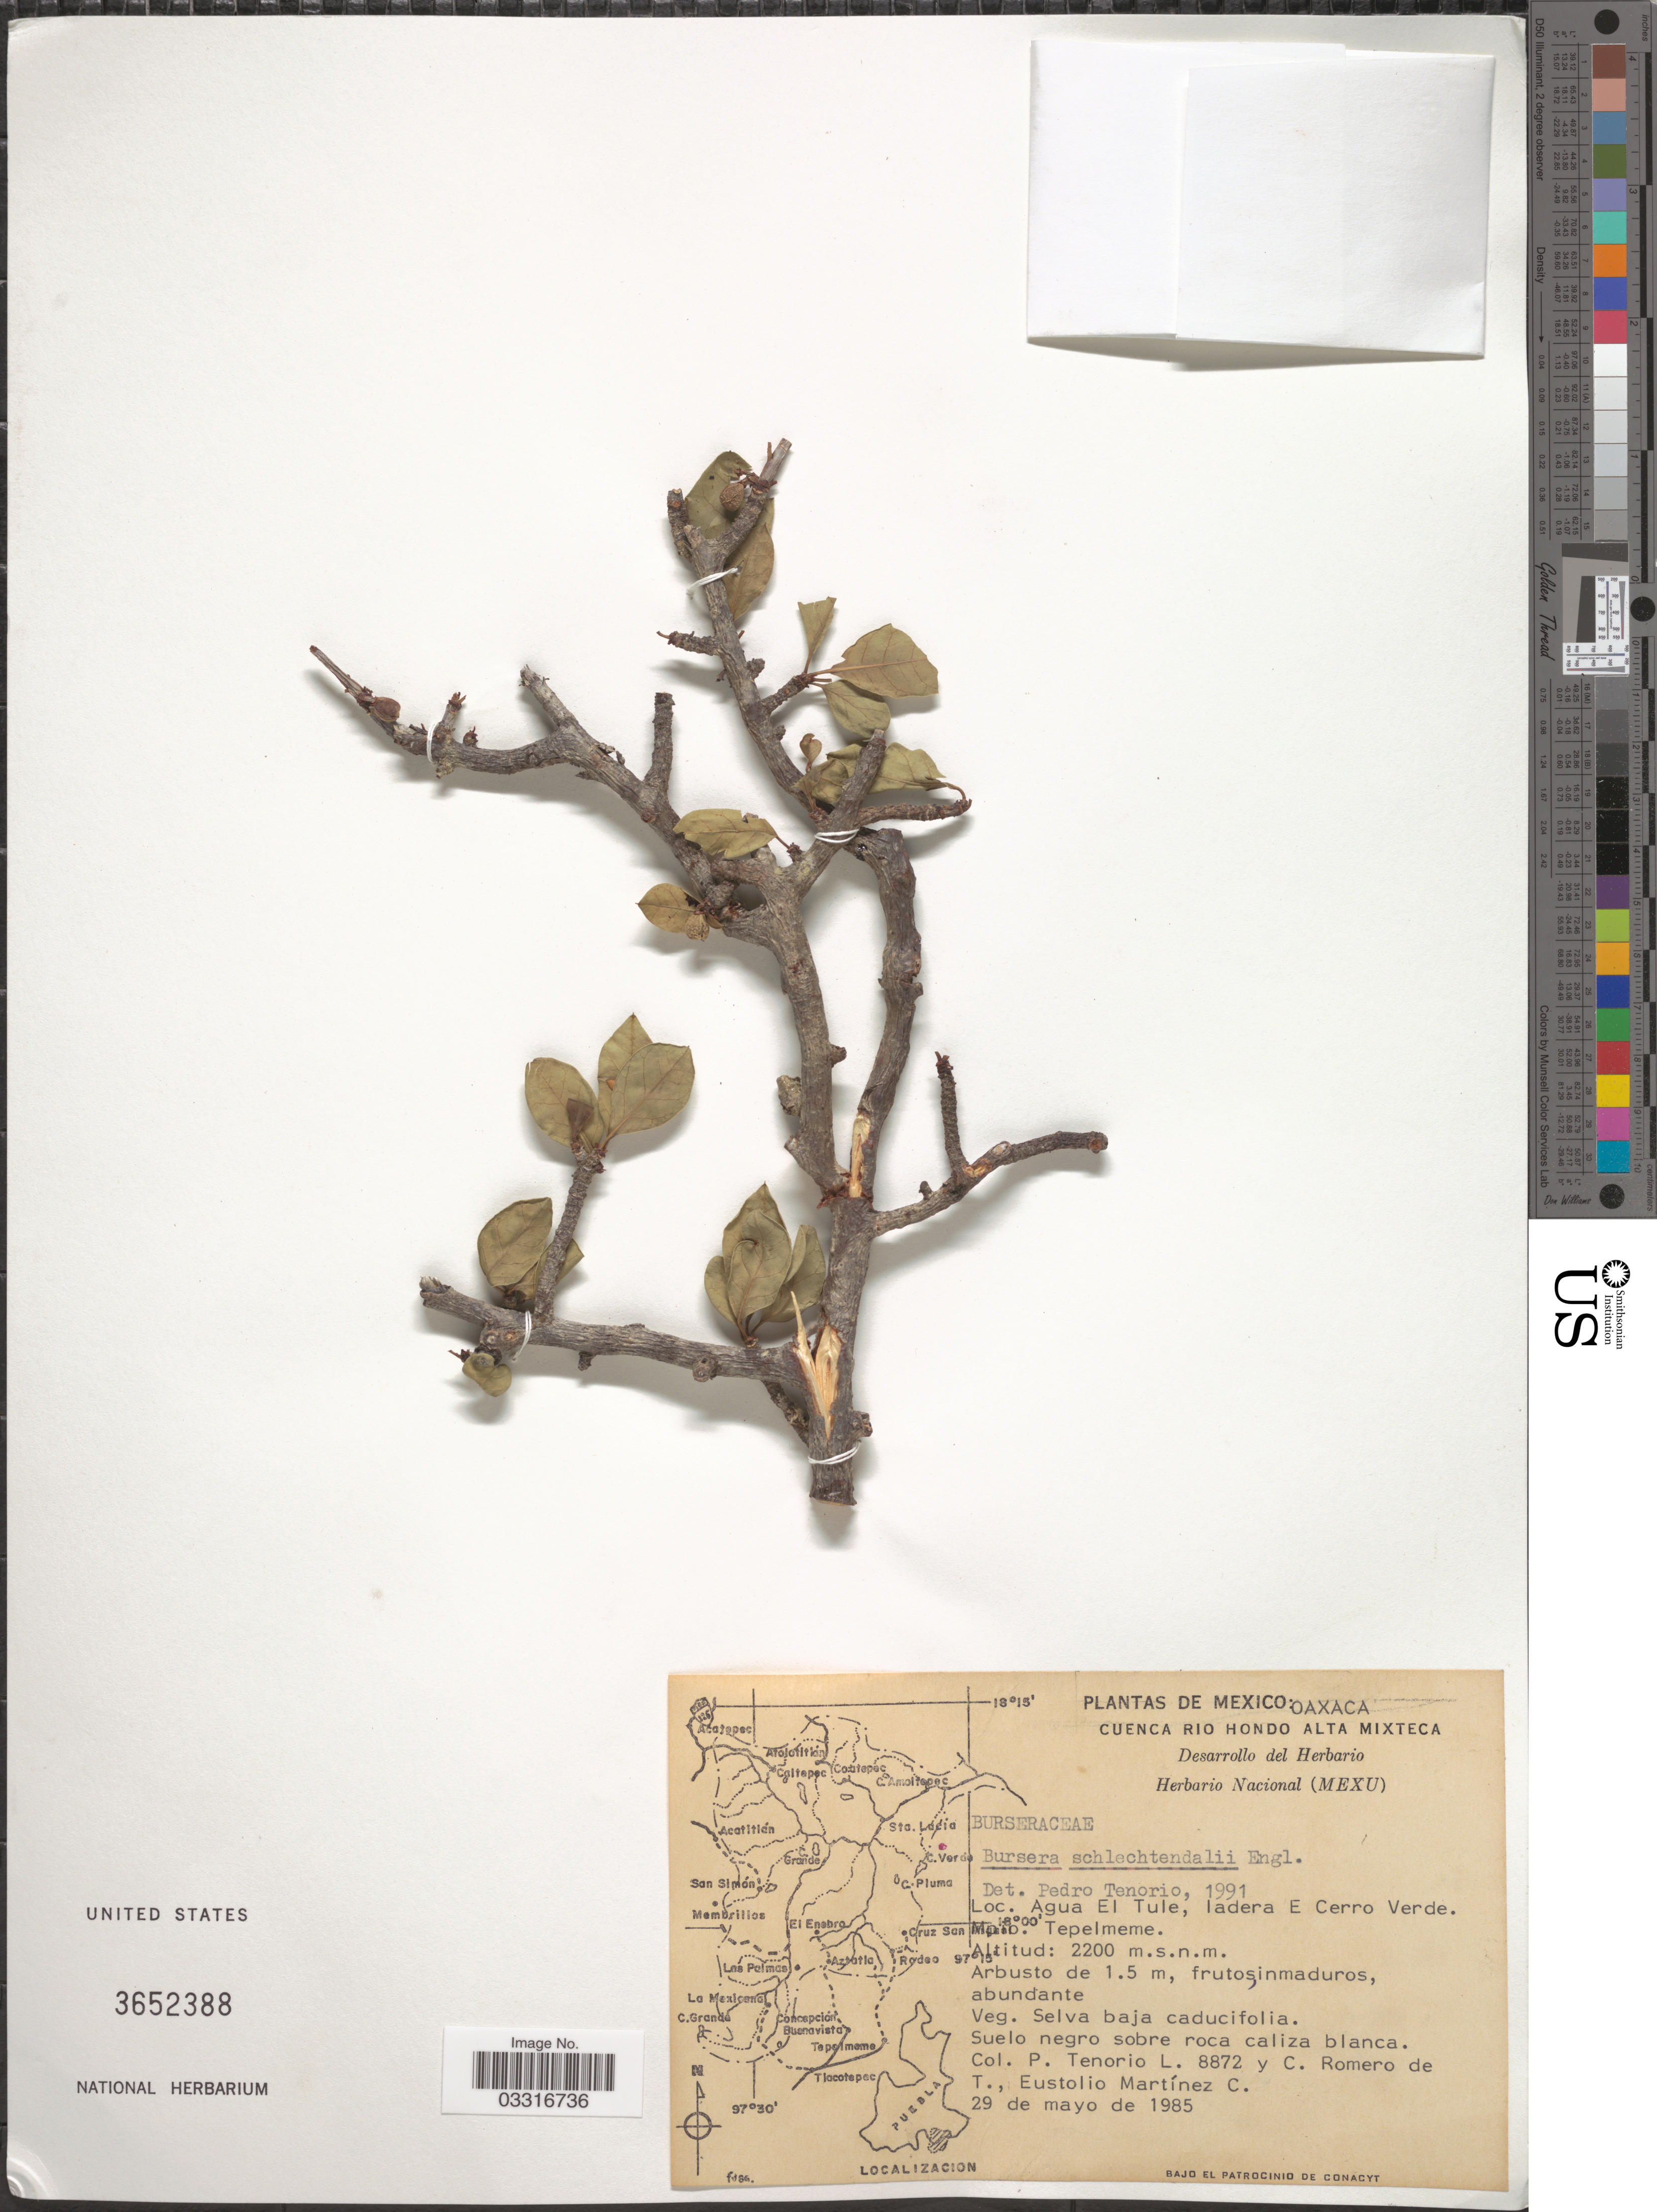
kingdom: Plantae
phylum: Tracheophyta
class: Magnoliopsida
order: Sapindales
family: Burseraceae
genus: Bursera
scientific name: Bursera schlechtendalii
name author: Engl.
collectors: P. Tenorio L., C. Romero de T. & E. Martinez C.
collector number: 8872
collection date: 1985-05-29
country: Mexico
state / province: Oaxaca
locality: Agua El Tule, ladera E Cerro Verde, Mpio. Tepelmeme.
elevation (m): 2200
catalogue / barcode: US 3652388